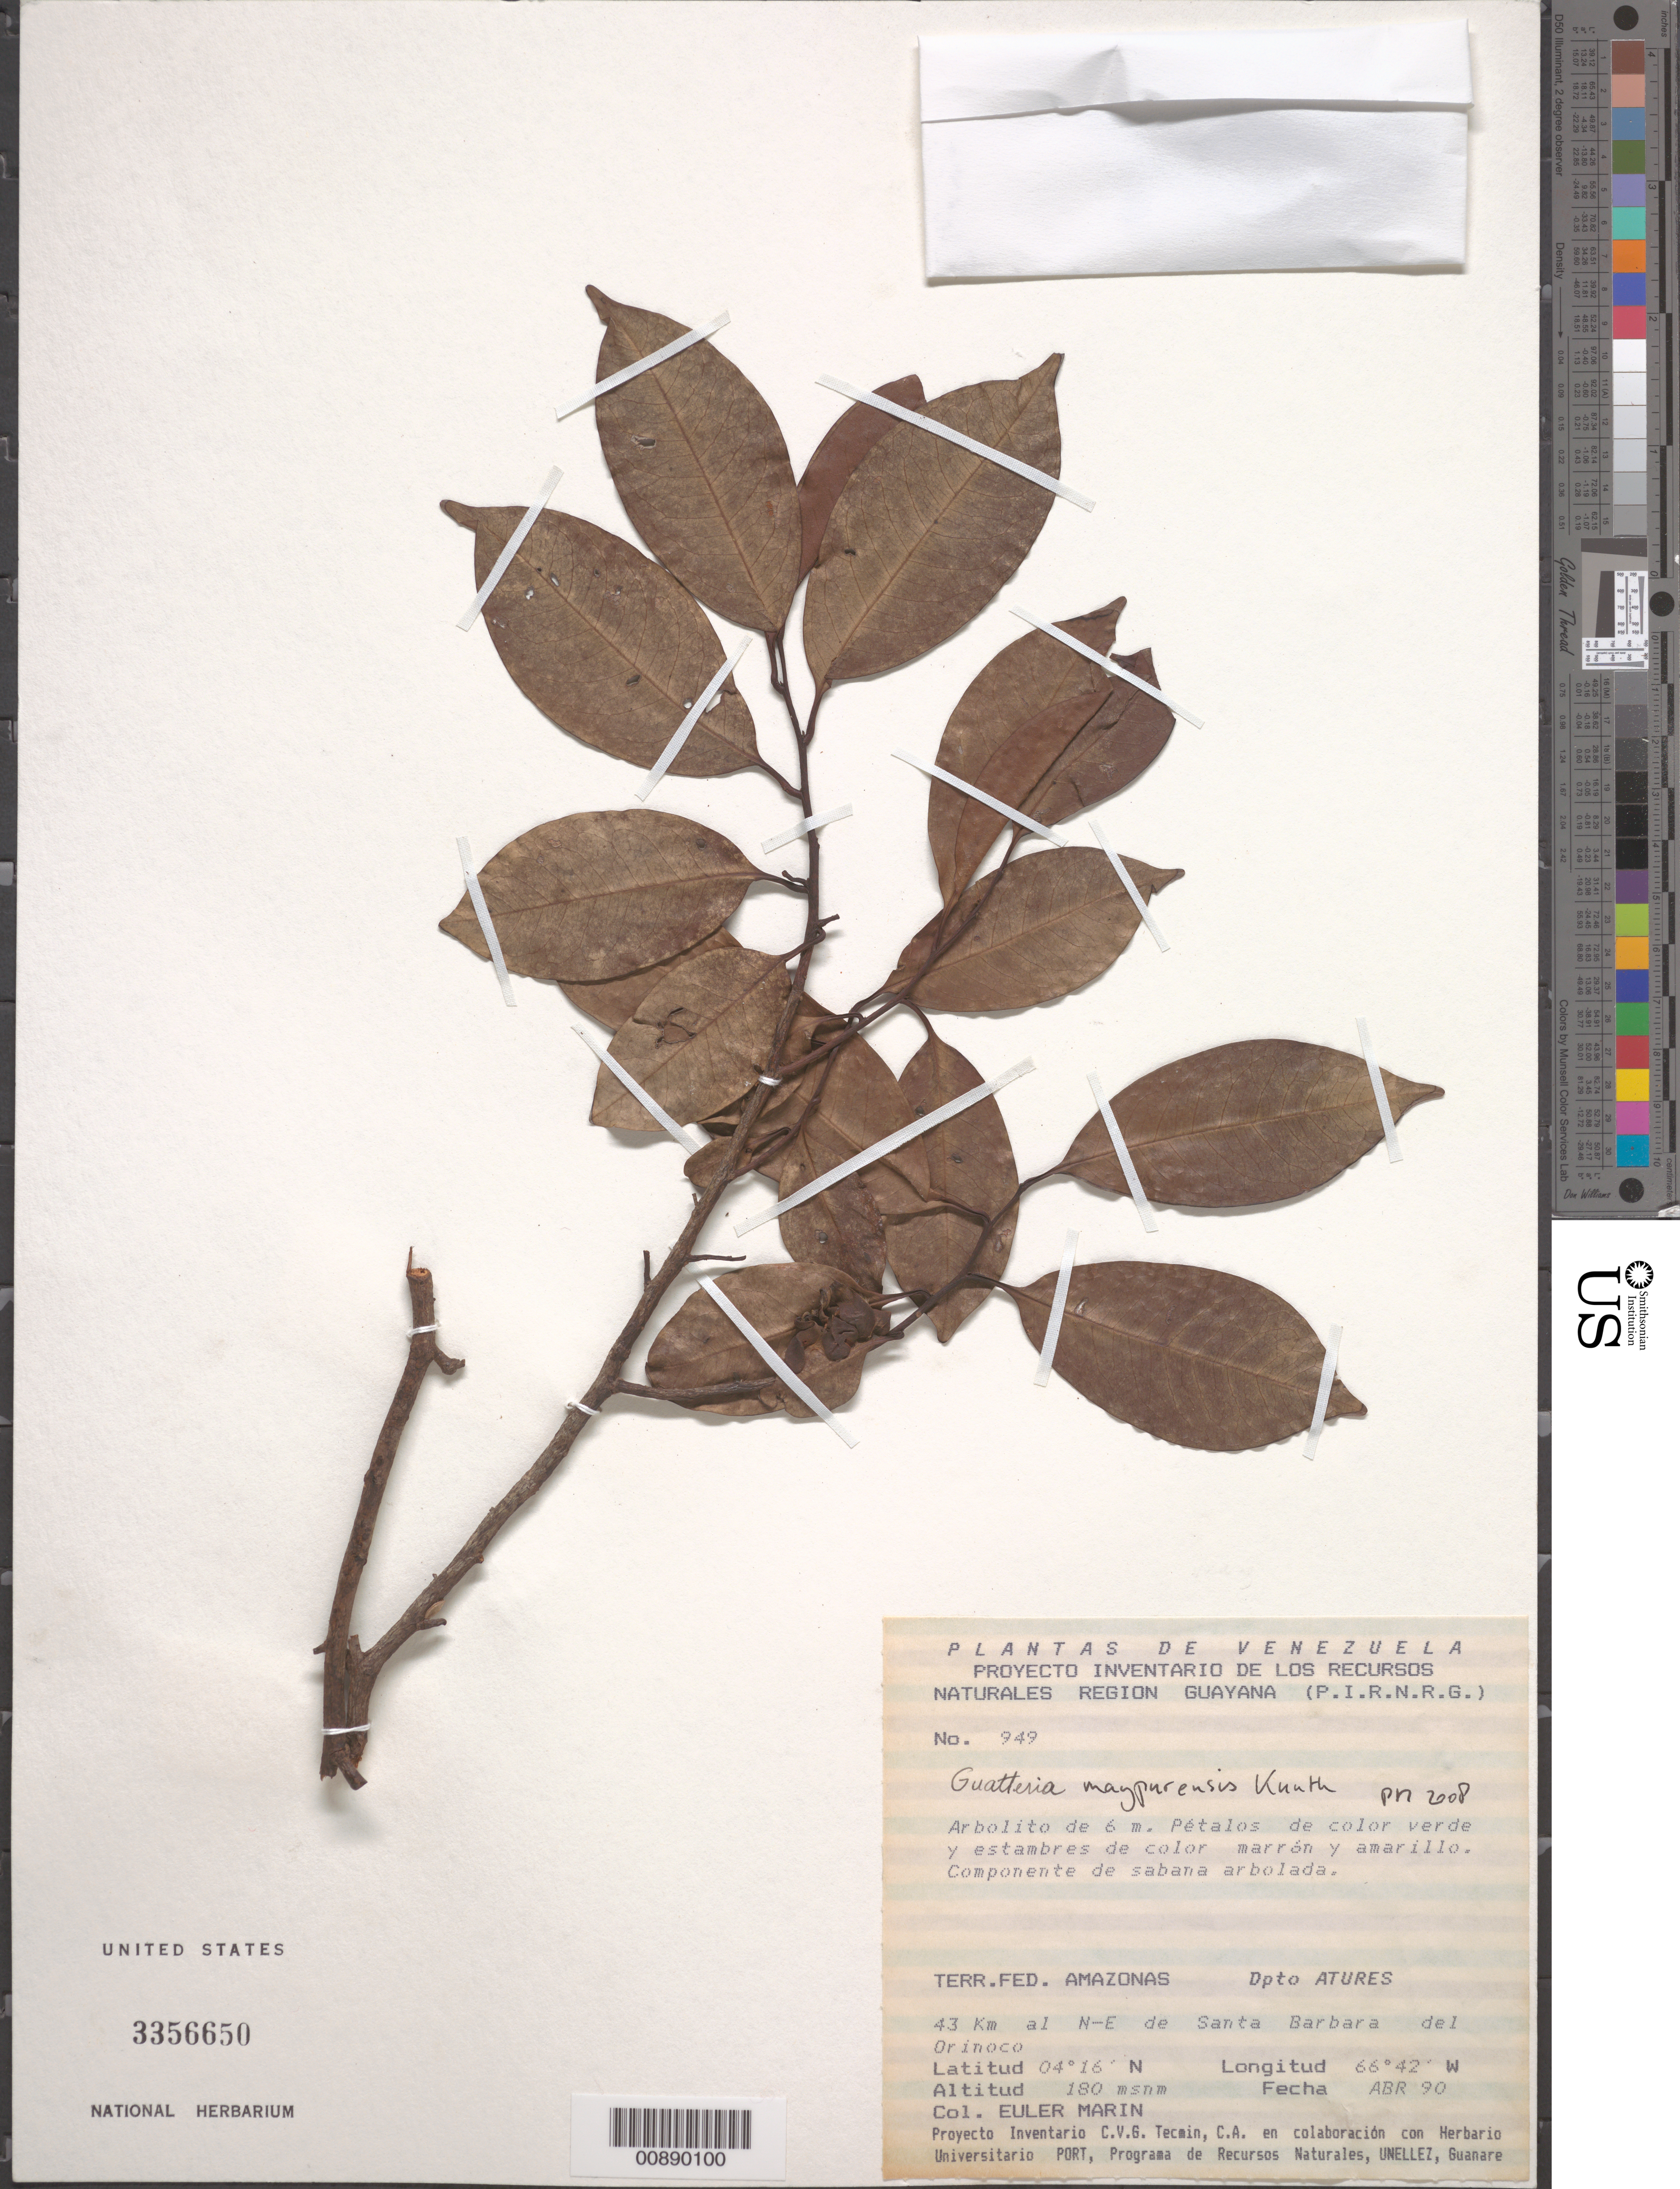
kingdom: Plantae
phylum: Tracheophyta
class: Magnoliopsida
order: Magnoliales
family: Annonaceae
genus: Guatteria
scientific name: Guatteria maypurensis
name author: Kunth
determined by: Maas, Paul J. M.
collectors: E. Marin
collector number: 949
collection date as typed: Apr-90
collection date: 1990-04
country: Venezuela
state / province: Amazonas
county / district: Atures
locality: Santa Barbara del Orinoco, 43 km al NE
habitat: Componente de sabana arbolada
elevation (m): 180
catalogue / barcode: US 3356650